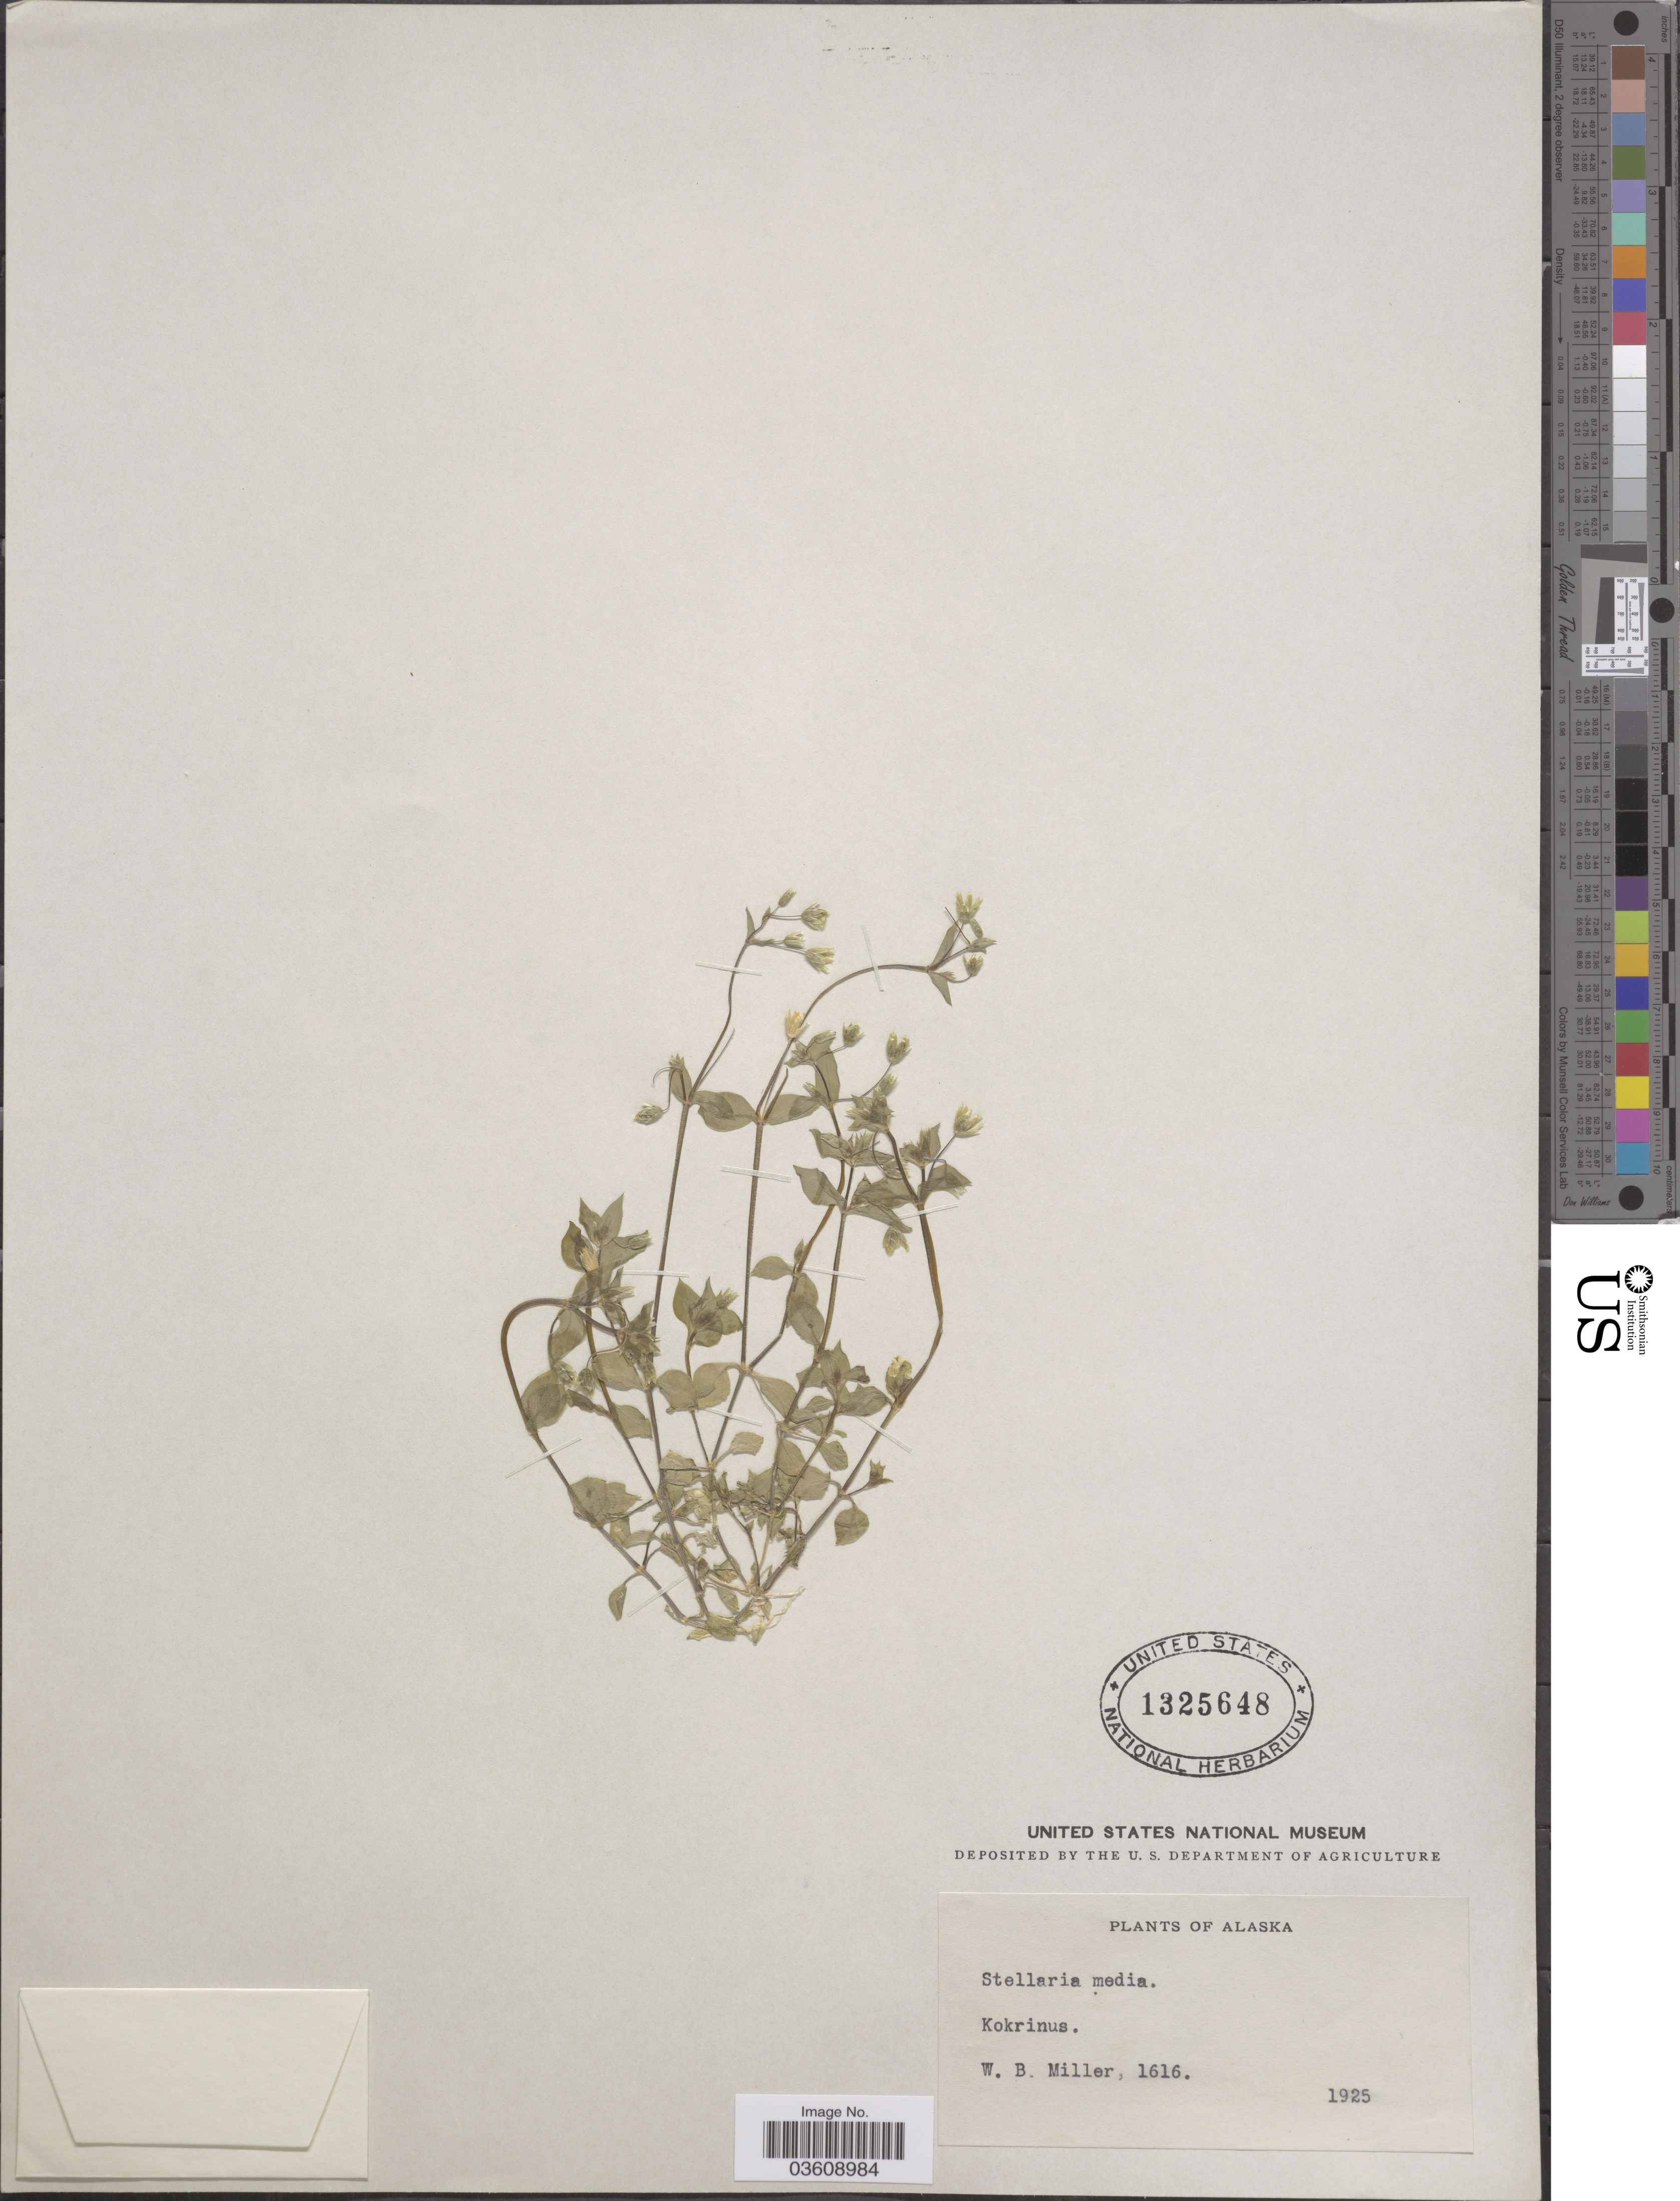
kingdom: Plantae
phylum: Tracheophyta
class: Magnoliopsida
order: Caryophyllales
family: Caryophyllaceae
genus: Stellaria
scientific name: Stellaria media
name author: (L.) Vill.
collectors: W. Miller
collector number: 1616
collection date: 1925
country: United States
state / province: Alaska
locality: Kokrinus.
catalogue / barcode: US 1325648